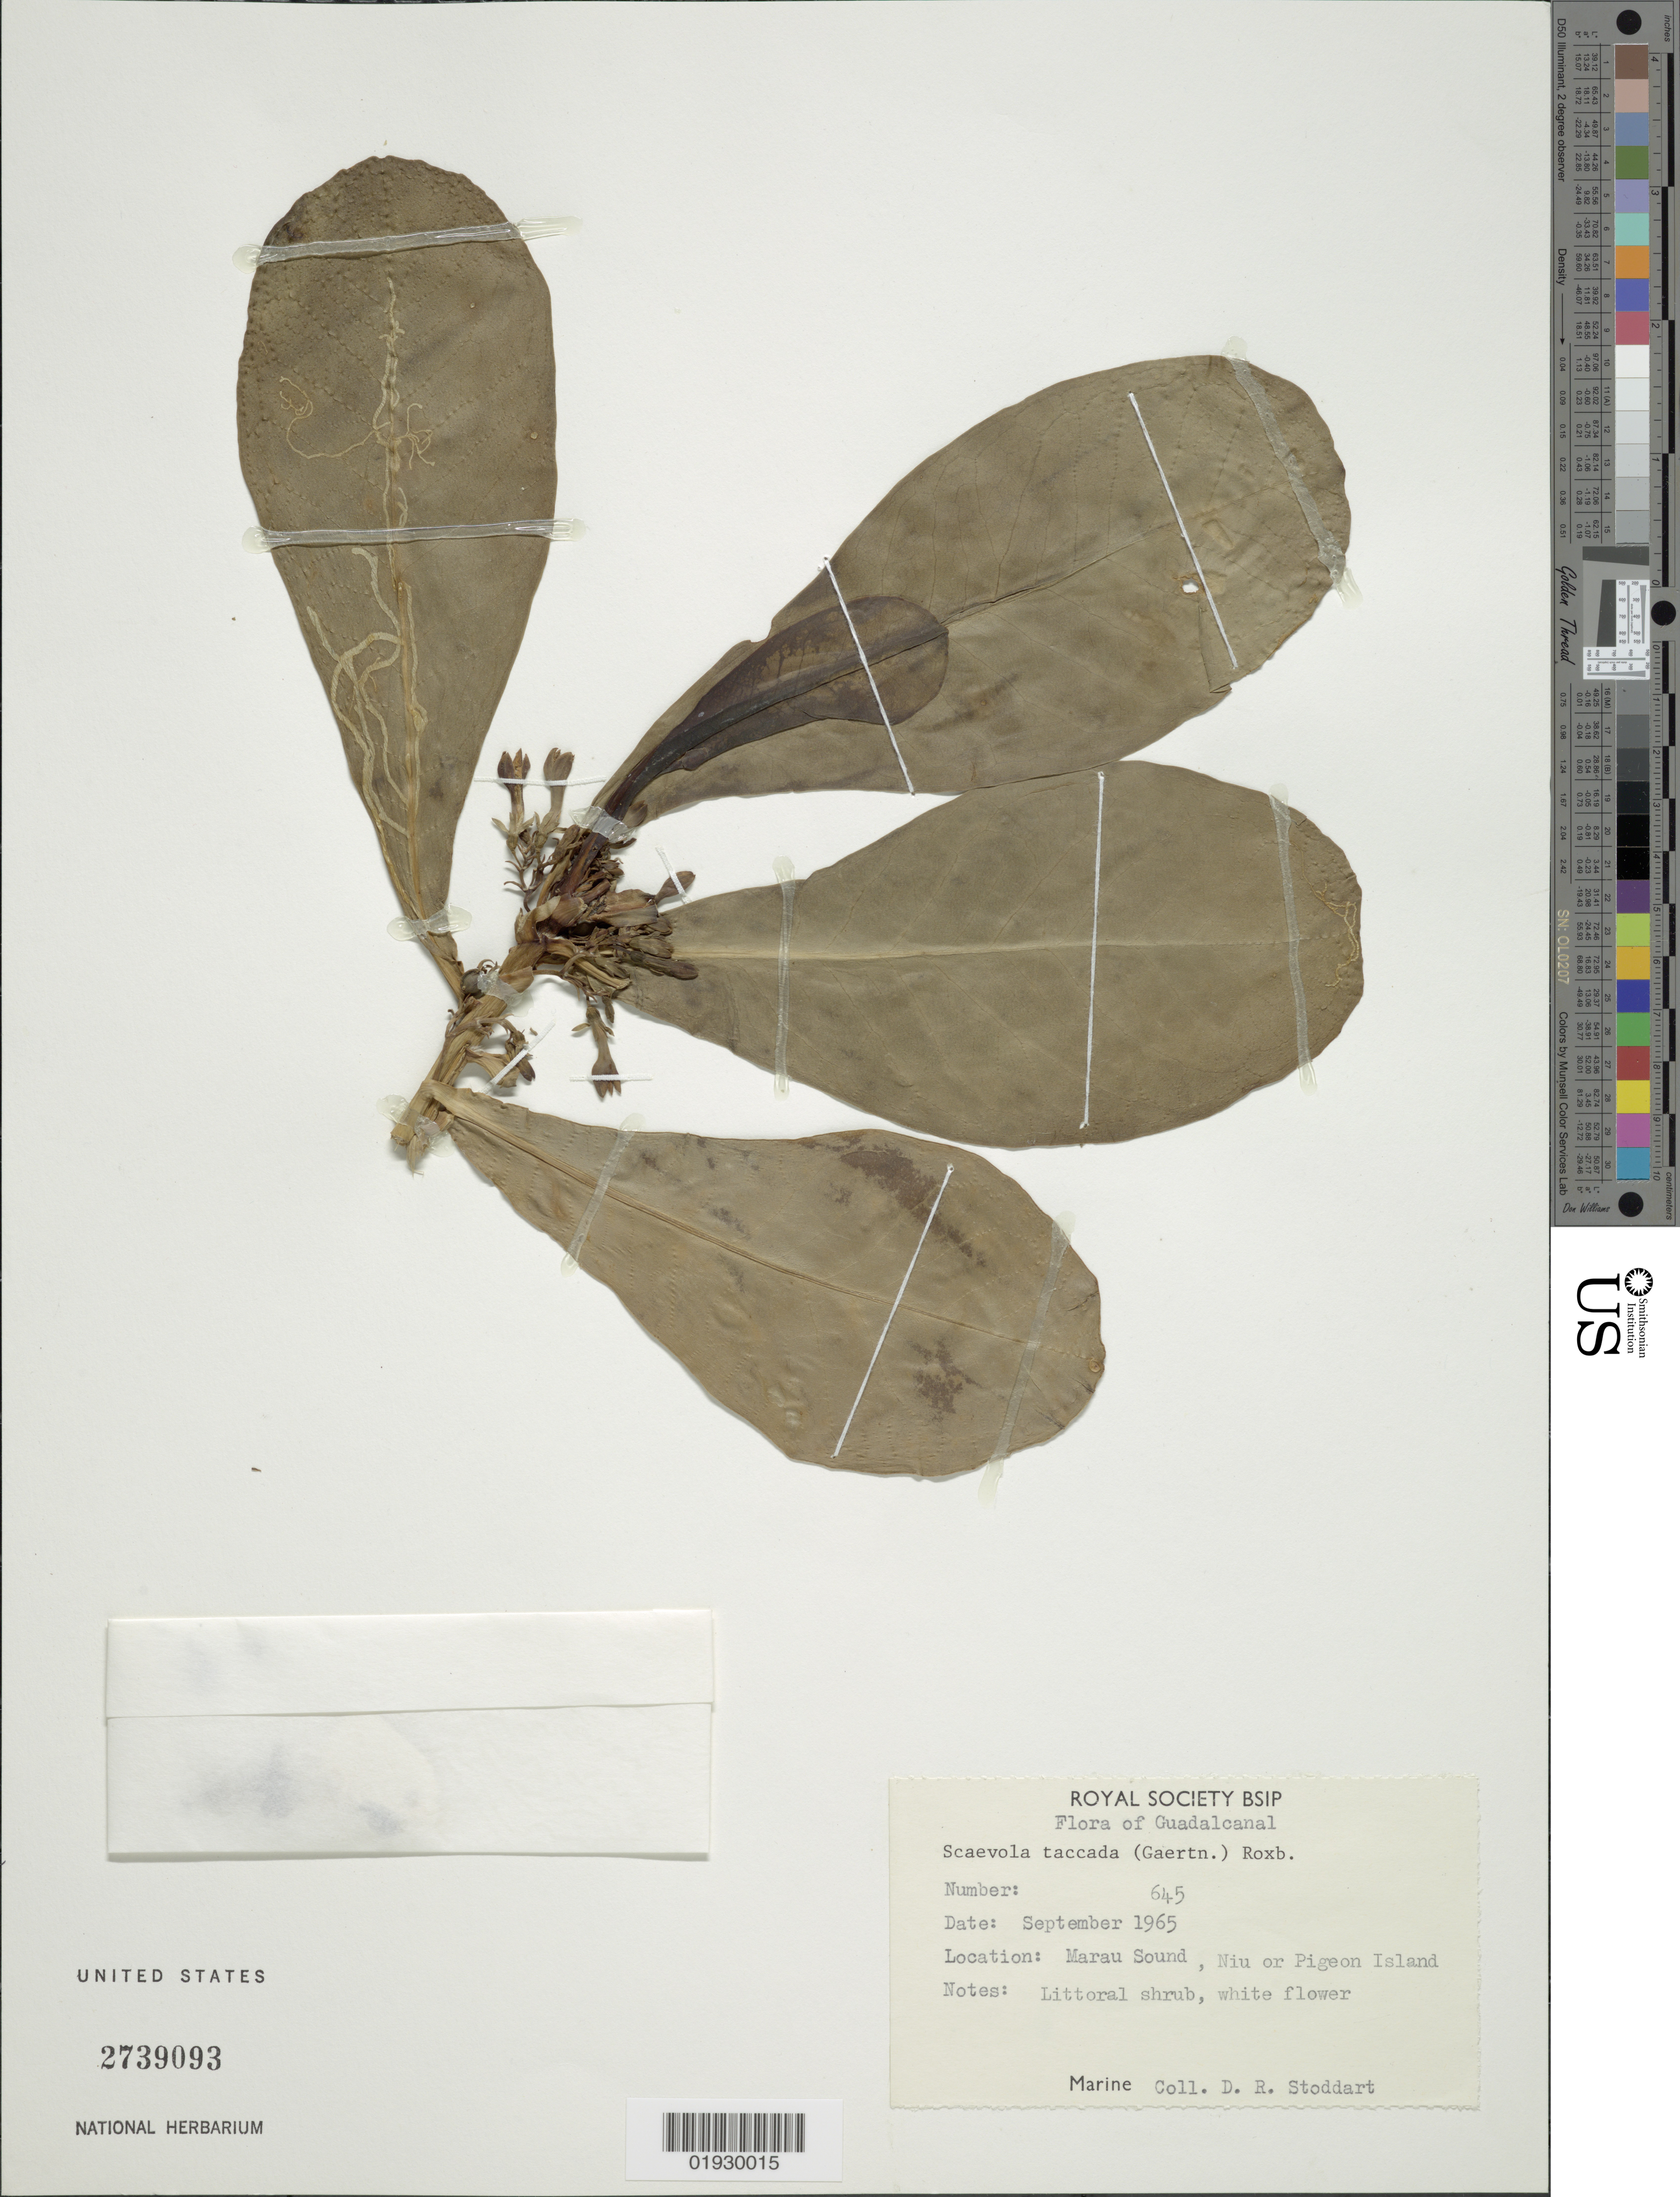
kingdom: Plantae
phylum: Tracheophyta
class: Magnoliopsida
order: Asterales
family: Goodeniaceae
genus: Scaevola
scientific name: Scaevola taccada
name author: (Gaertn.) Roxb.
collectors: D. R. Stoddart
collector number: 645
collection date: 1965-09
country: Solomon Islands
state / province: Solomon Islands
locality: Guadalcanal, Marau Sound, Niu or Pigeon Island.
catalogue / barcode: US 2739093